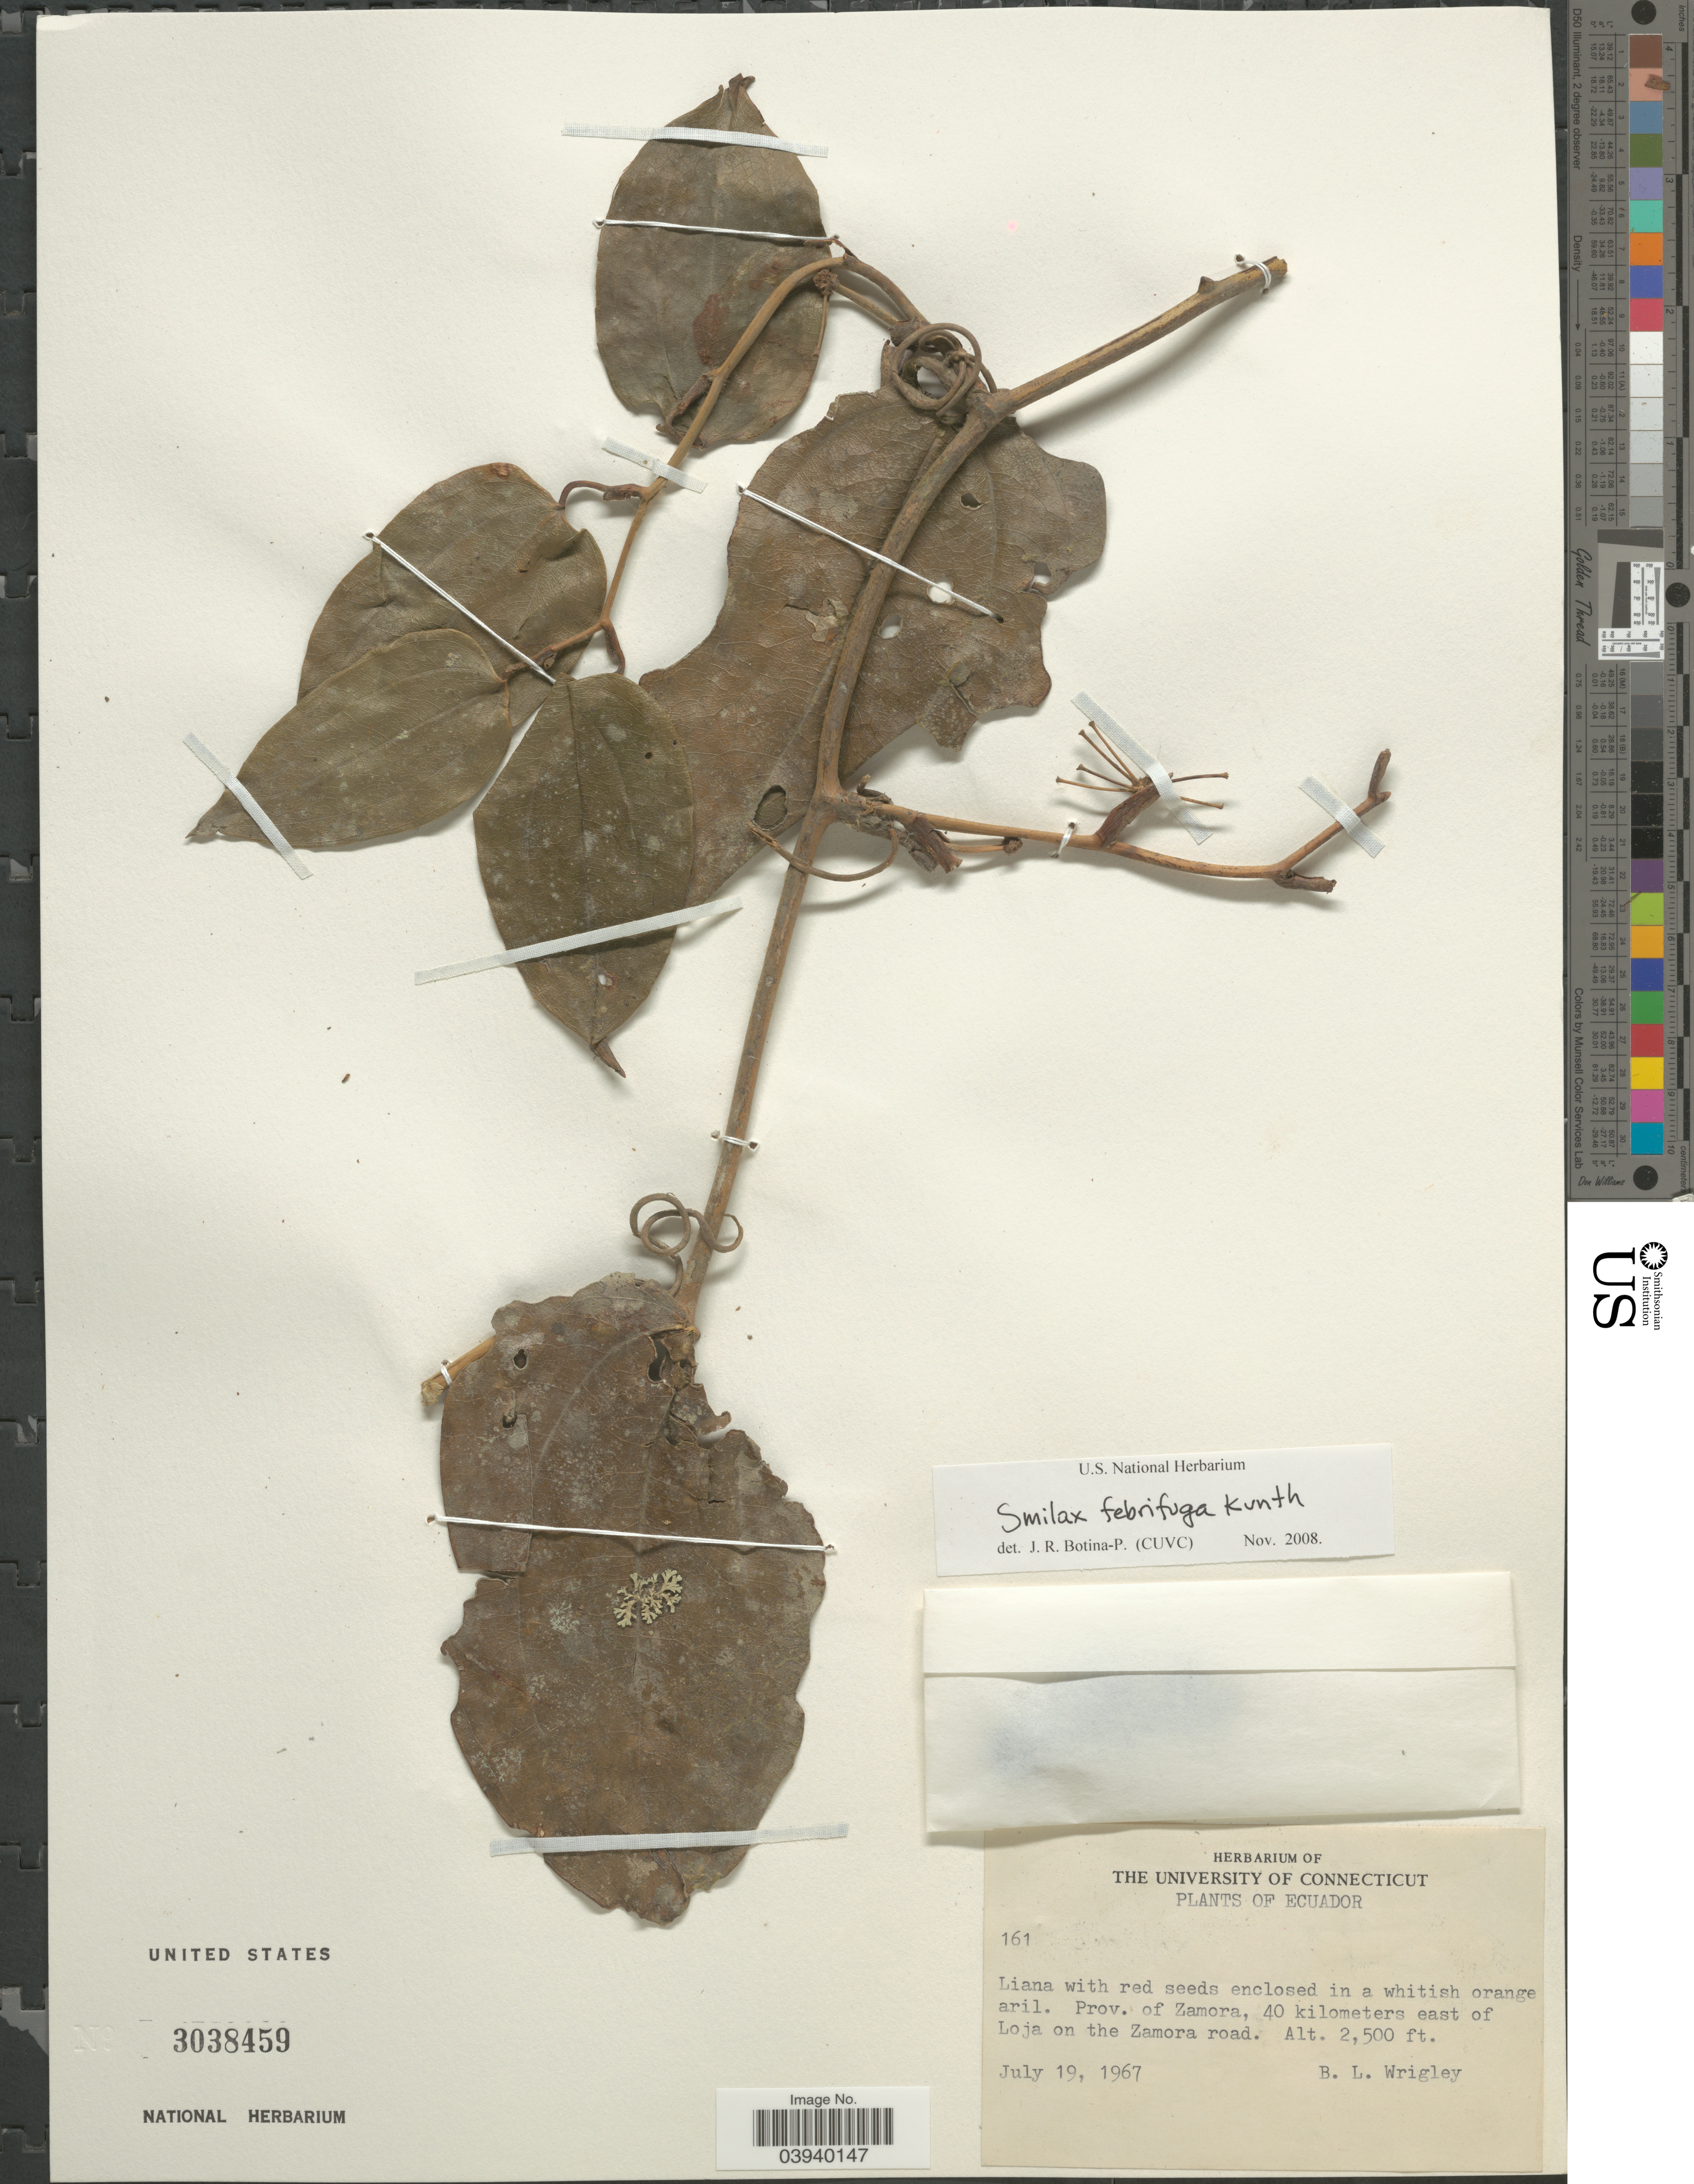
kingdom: Plantae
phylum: Tracheophyta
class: Liliopsida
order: Liliales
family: Smilacaceae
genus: Smilax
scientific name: Smilax febrifuga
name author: Kunth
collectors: B. L. Wrigley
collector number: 161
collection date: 1967-07-19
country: Ecuador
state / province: Zamora-Chinchipe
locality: Prov. of Zamora, 40 kilometers east of Loja on the Zamora road.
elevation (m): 762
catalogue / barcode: US 3038459